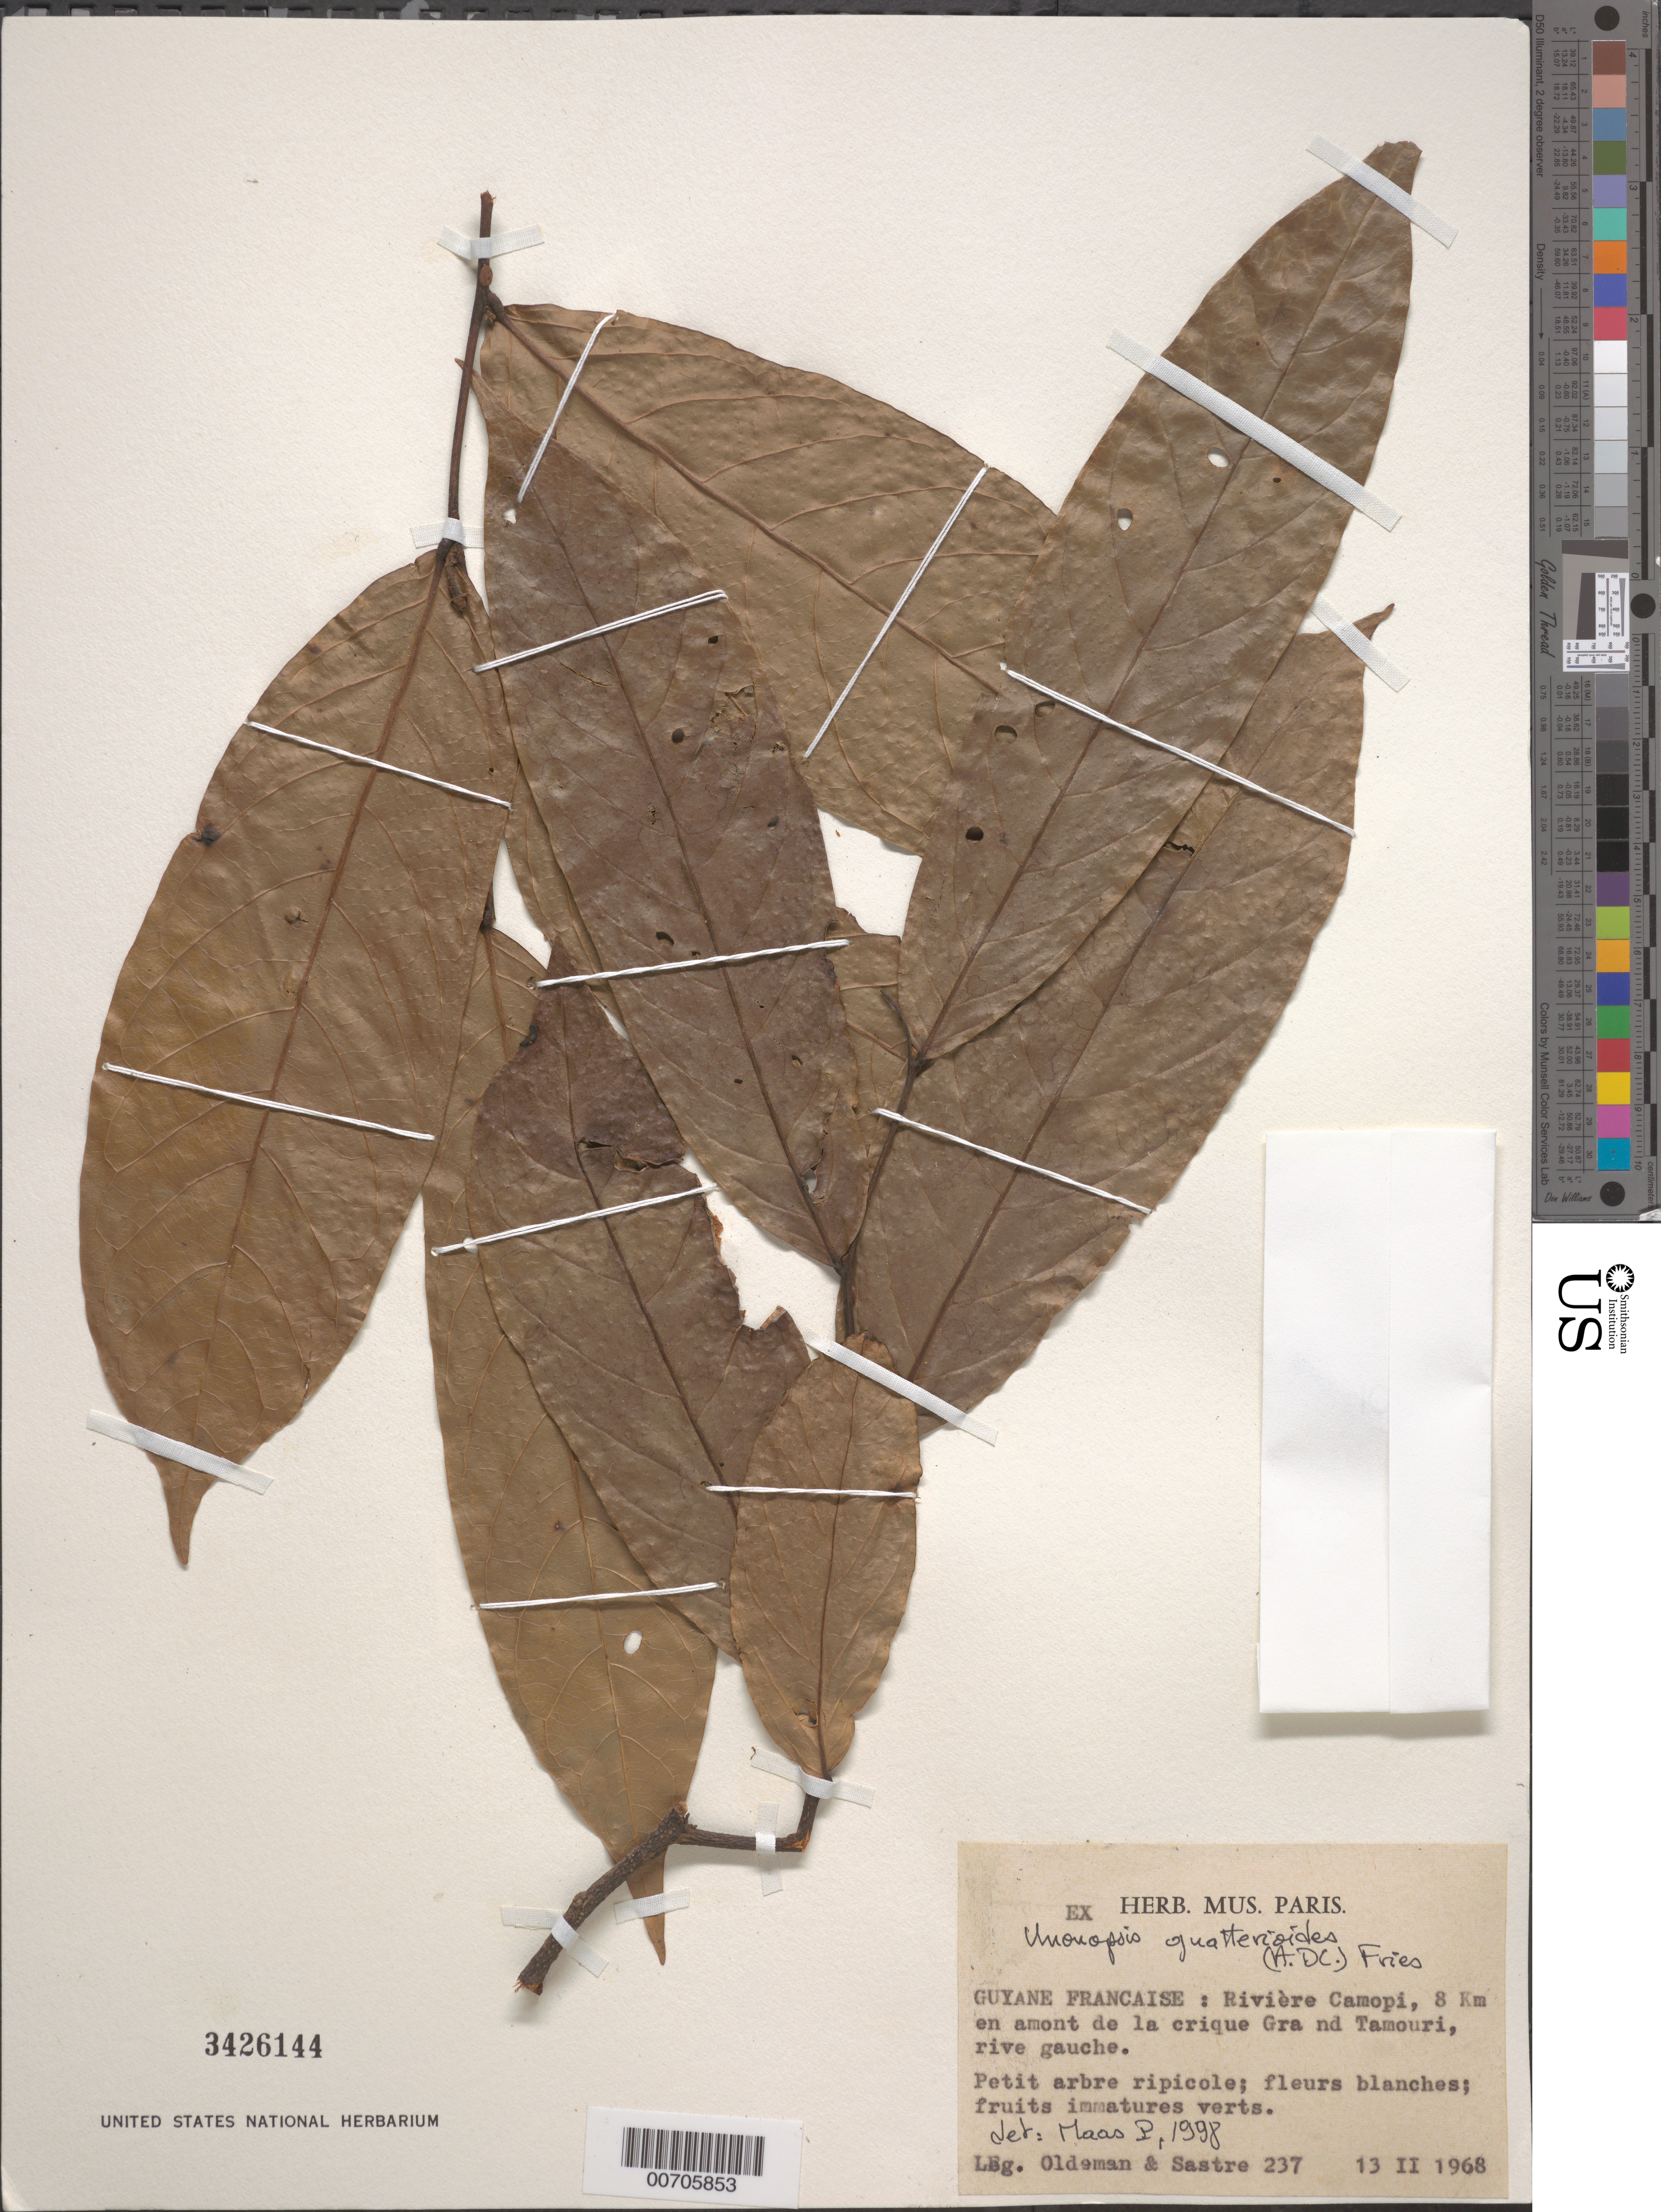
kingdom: Plantae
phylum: Tracheophyta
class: Magnoliopsida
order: Magnoliales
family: Annonaceae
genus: Unonopsis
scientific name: Unonopsis guatterioides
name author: (A. DC.) R.E. Fr.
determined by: Maas, Paul J. M.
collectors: R. Oldeman & C. H. L. Sastre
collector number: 237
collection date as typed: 13-Feb-68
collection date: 1968-02-13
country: French Guiana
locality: Rivière Camopi, 5 km from mouth of Crique grand Tamouri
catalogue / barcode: US 3426144